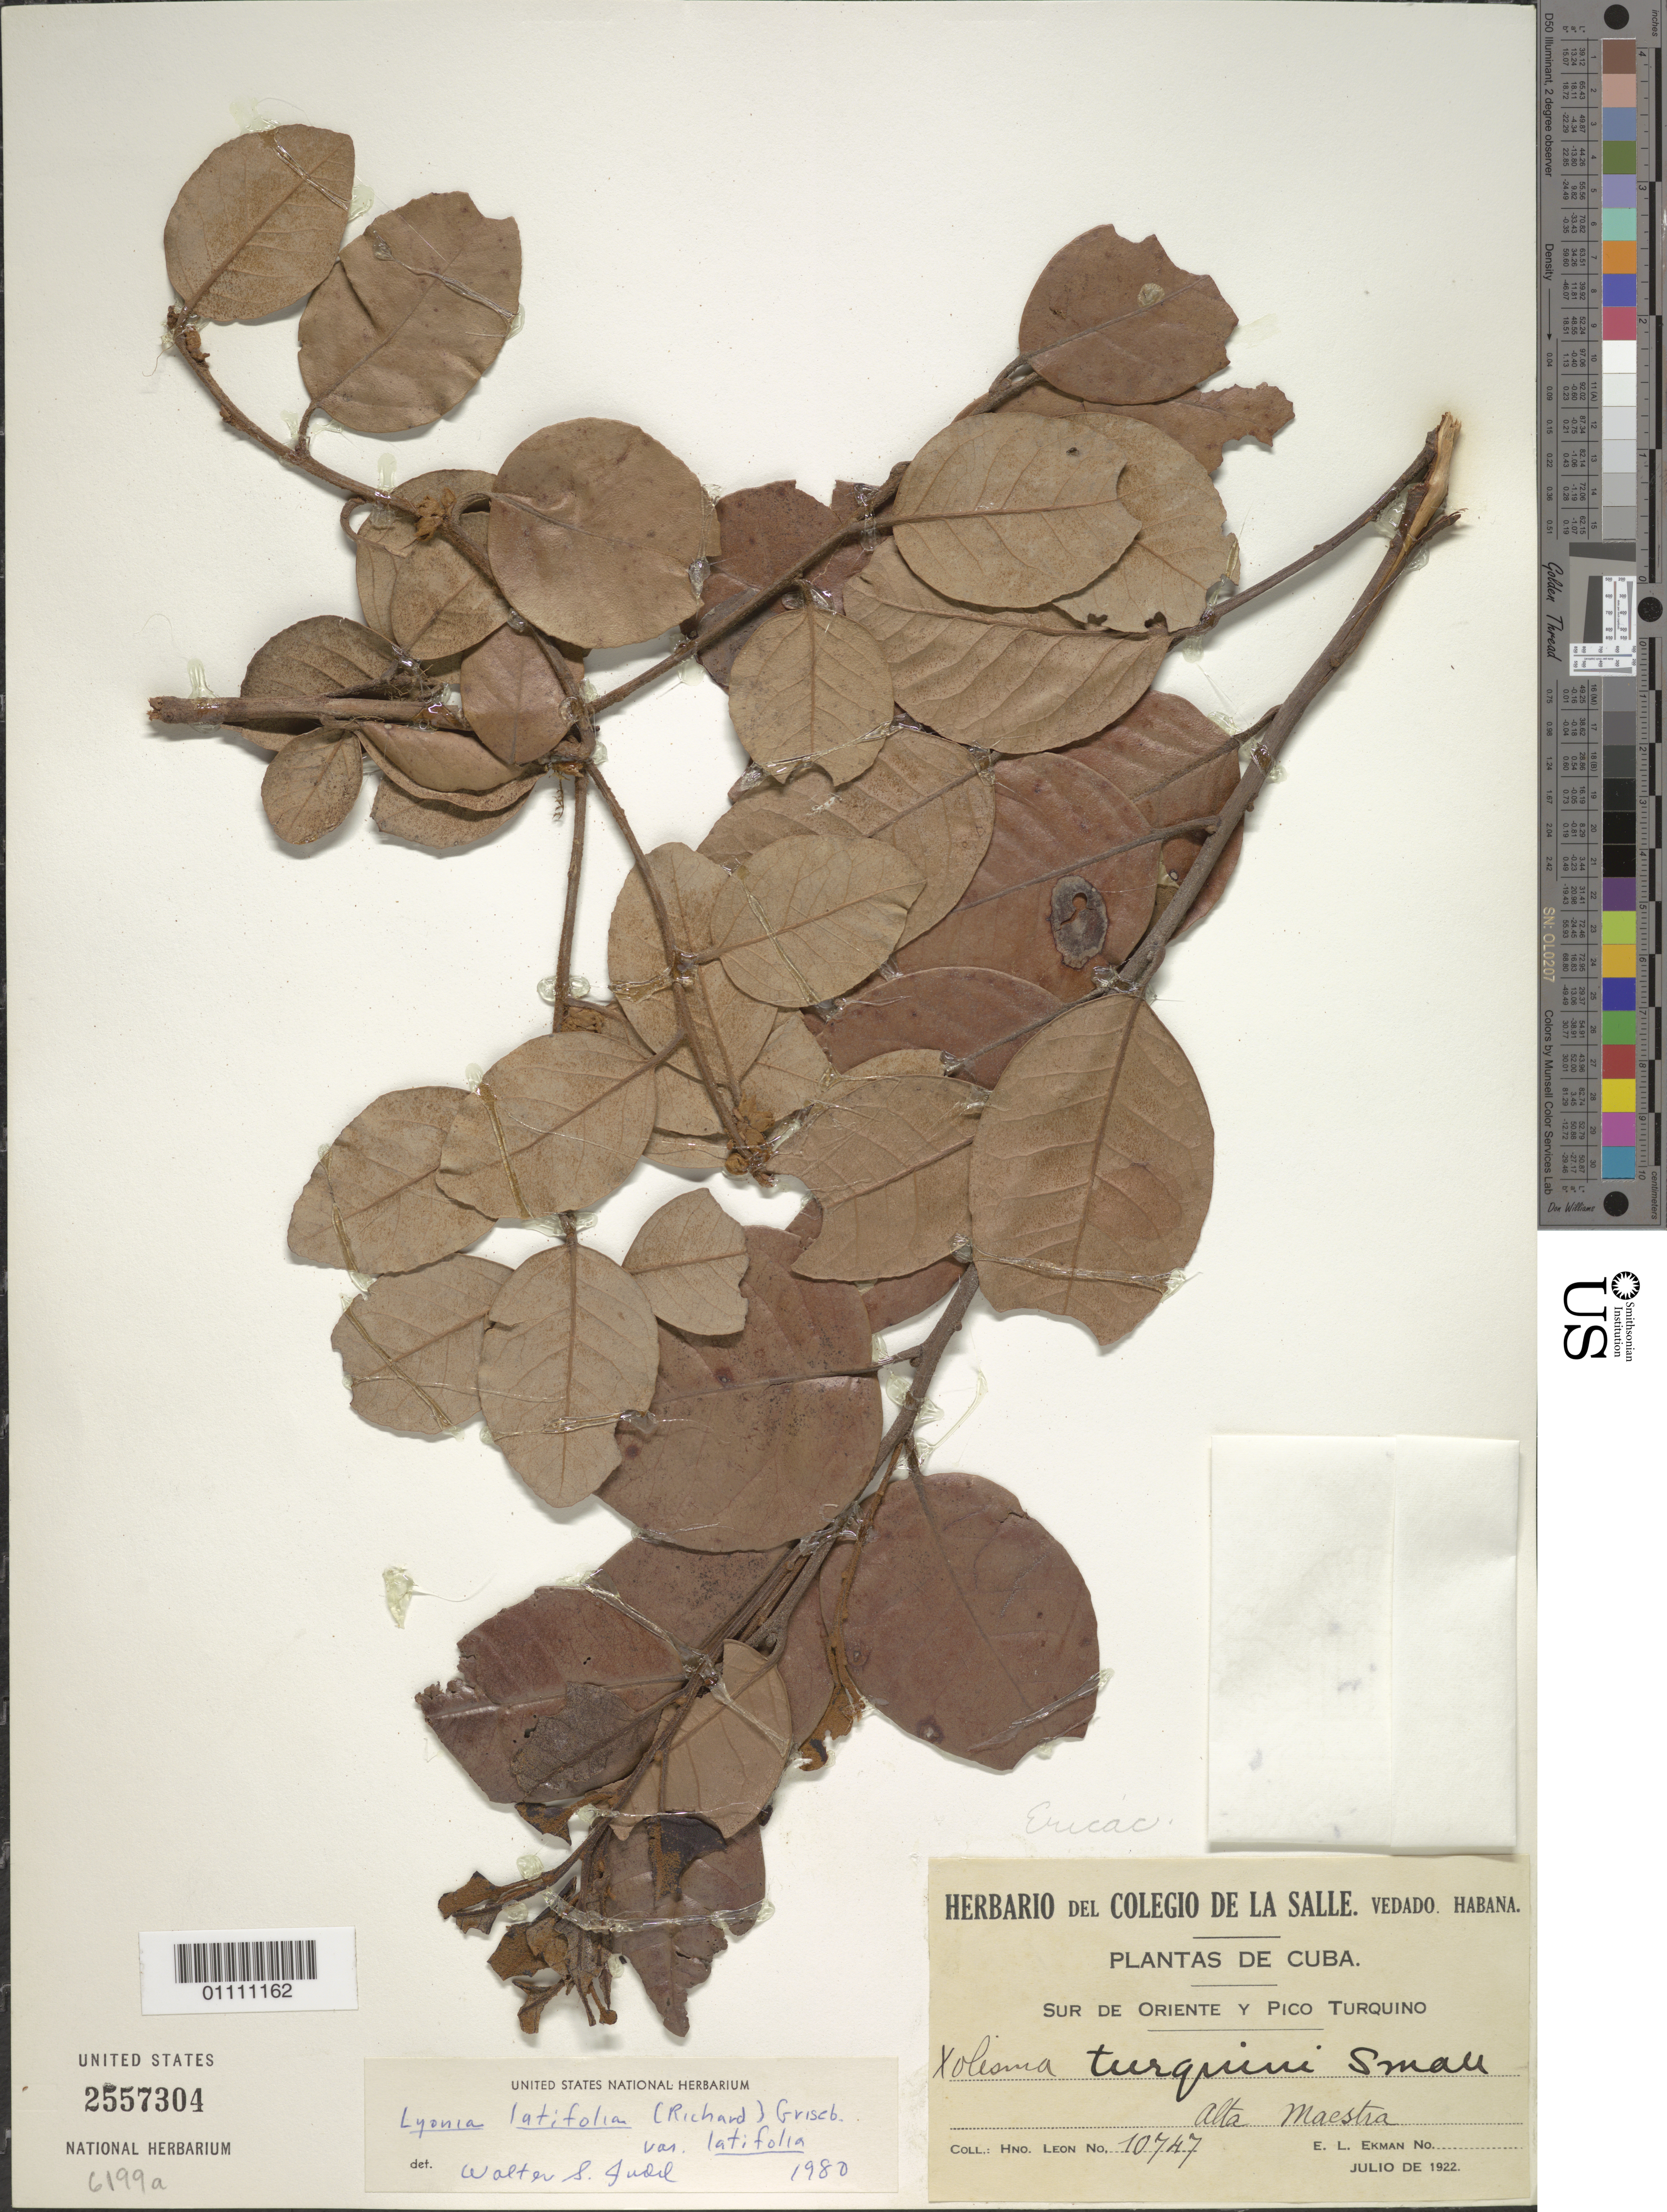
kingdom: Plantae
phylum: Tracheophyta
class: Magnoliopsida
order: Ericales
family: Ericaceae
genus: Lyonia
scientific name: Lyonia latifolia var. latifolia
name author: (A. Rich.) Griseb.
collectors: Bro. León & E. L. Ekman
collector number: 10747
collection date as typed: Jul 1922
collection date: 1922-07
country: Cuba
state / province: Oriente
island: Cuba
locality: Sur de Oriente y Pico Turquina Alta Maestra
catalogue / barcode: US 2557304